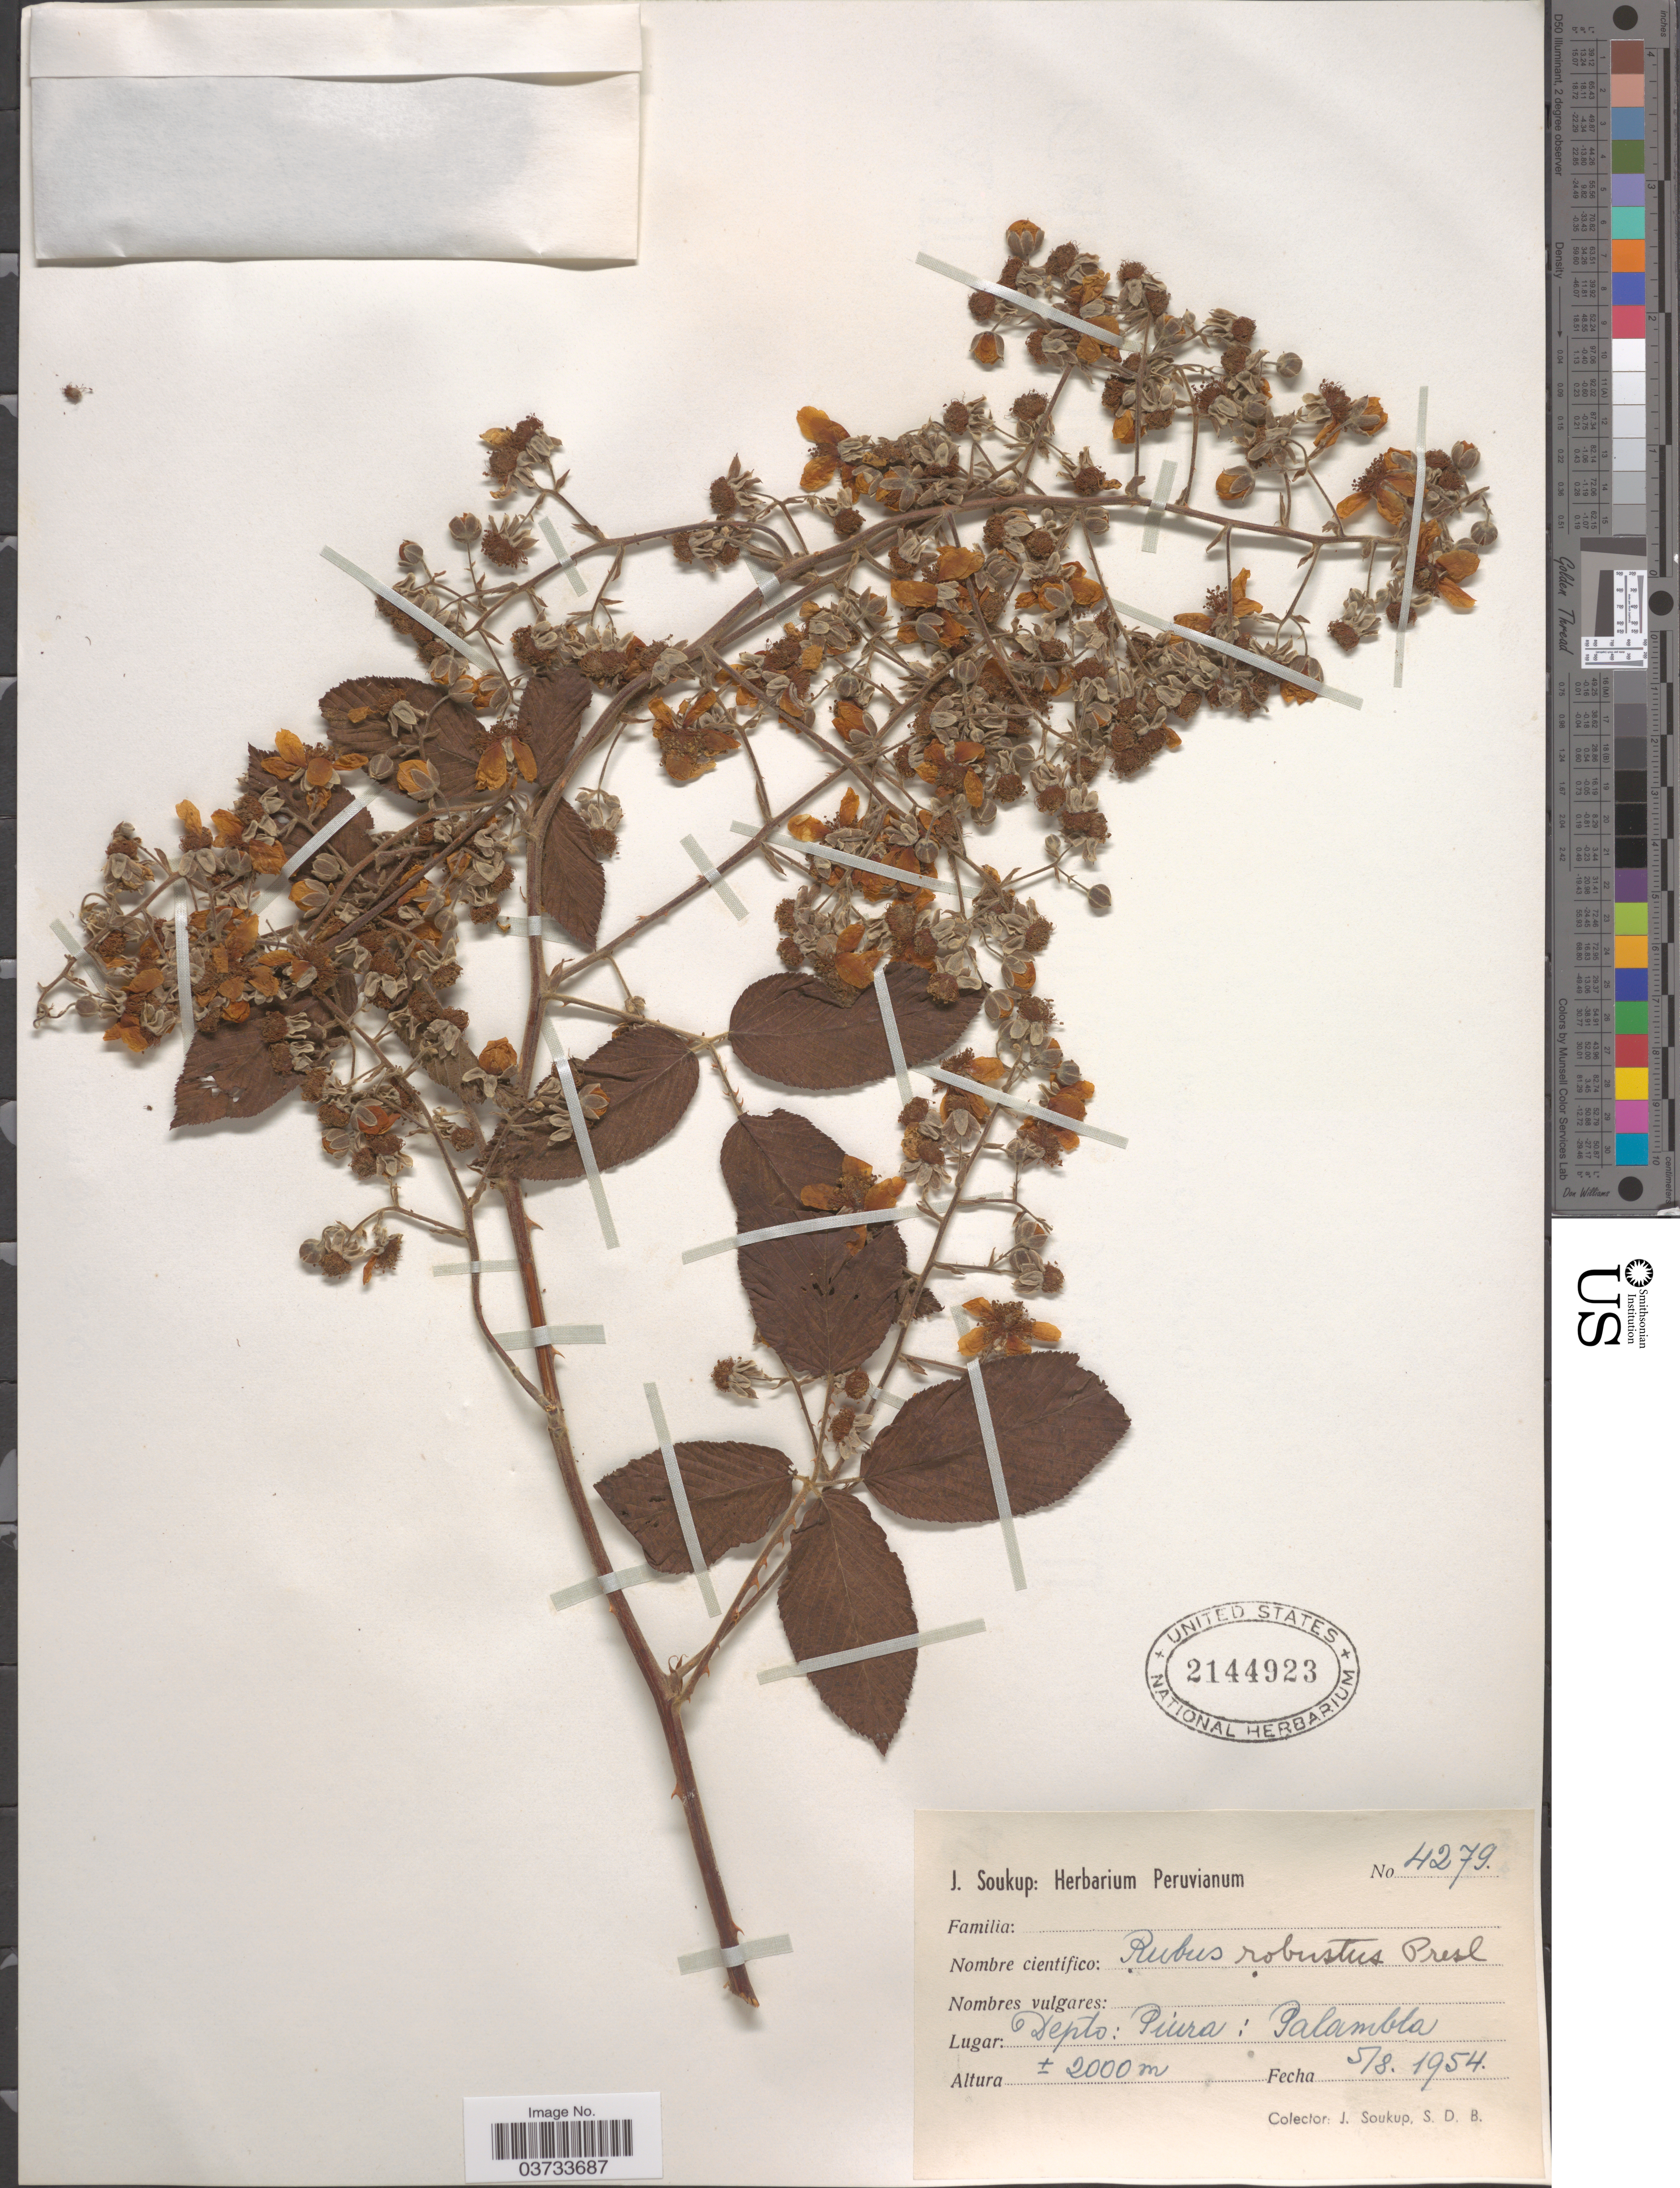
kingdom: Plantae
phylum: Tracheophyta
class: Magnoliopsida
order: Rosales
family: Rosaceae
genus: Rubus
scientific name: Rubus robustus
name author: C. Presl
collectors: J. Soukup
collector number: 4279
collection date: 1954-08-05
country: Peru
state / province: Piura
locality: Depto: Piura: Palambla.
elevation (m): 2000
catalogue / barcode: US 2144923